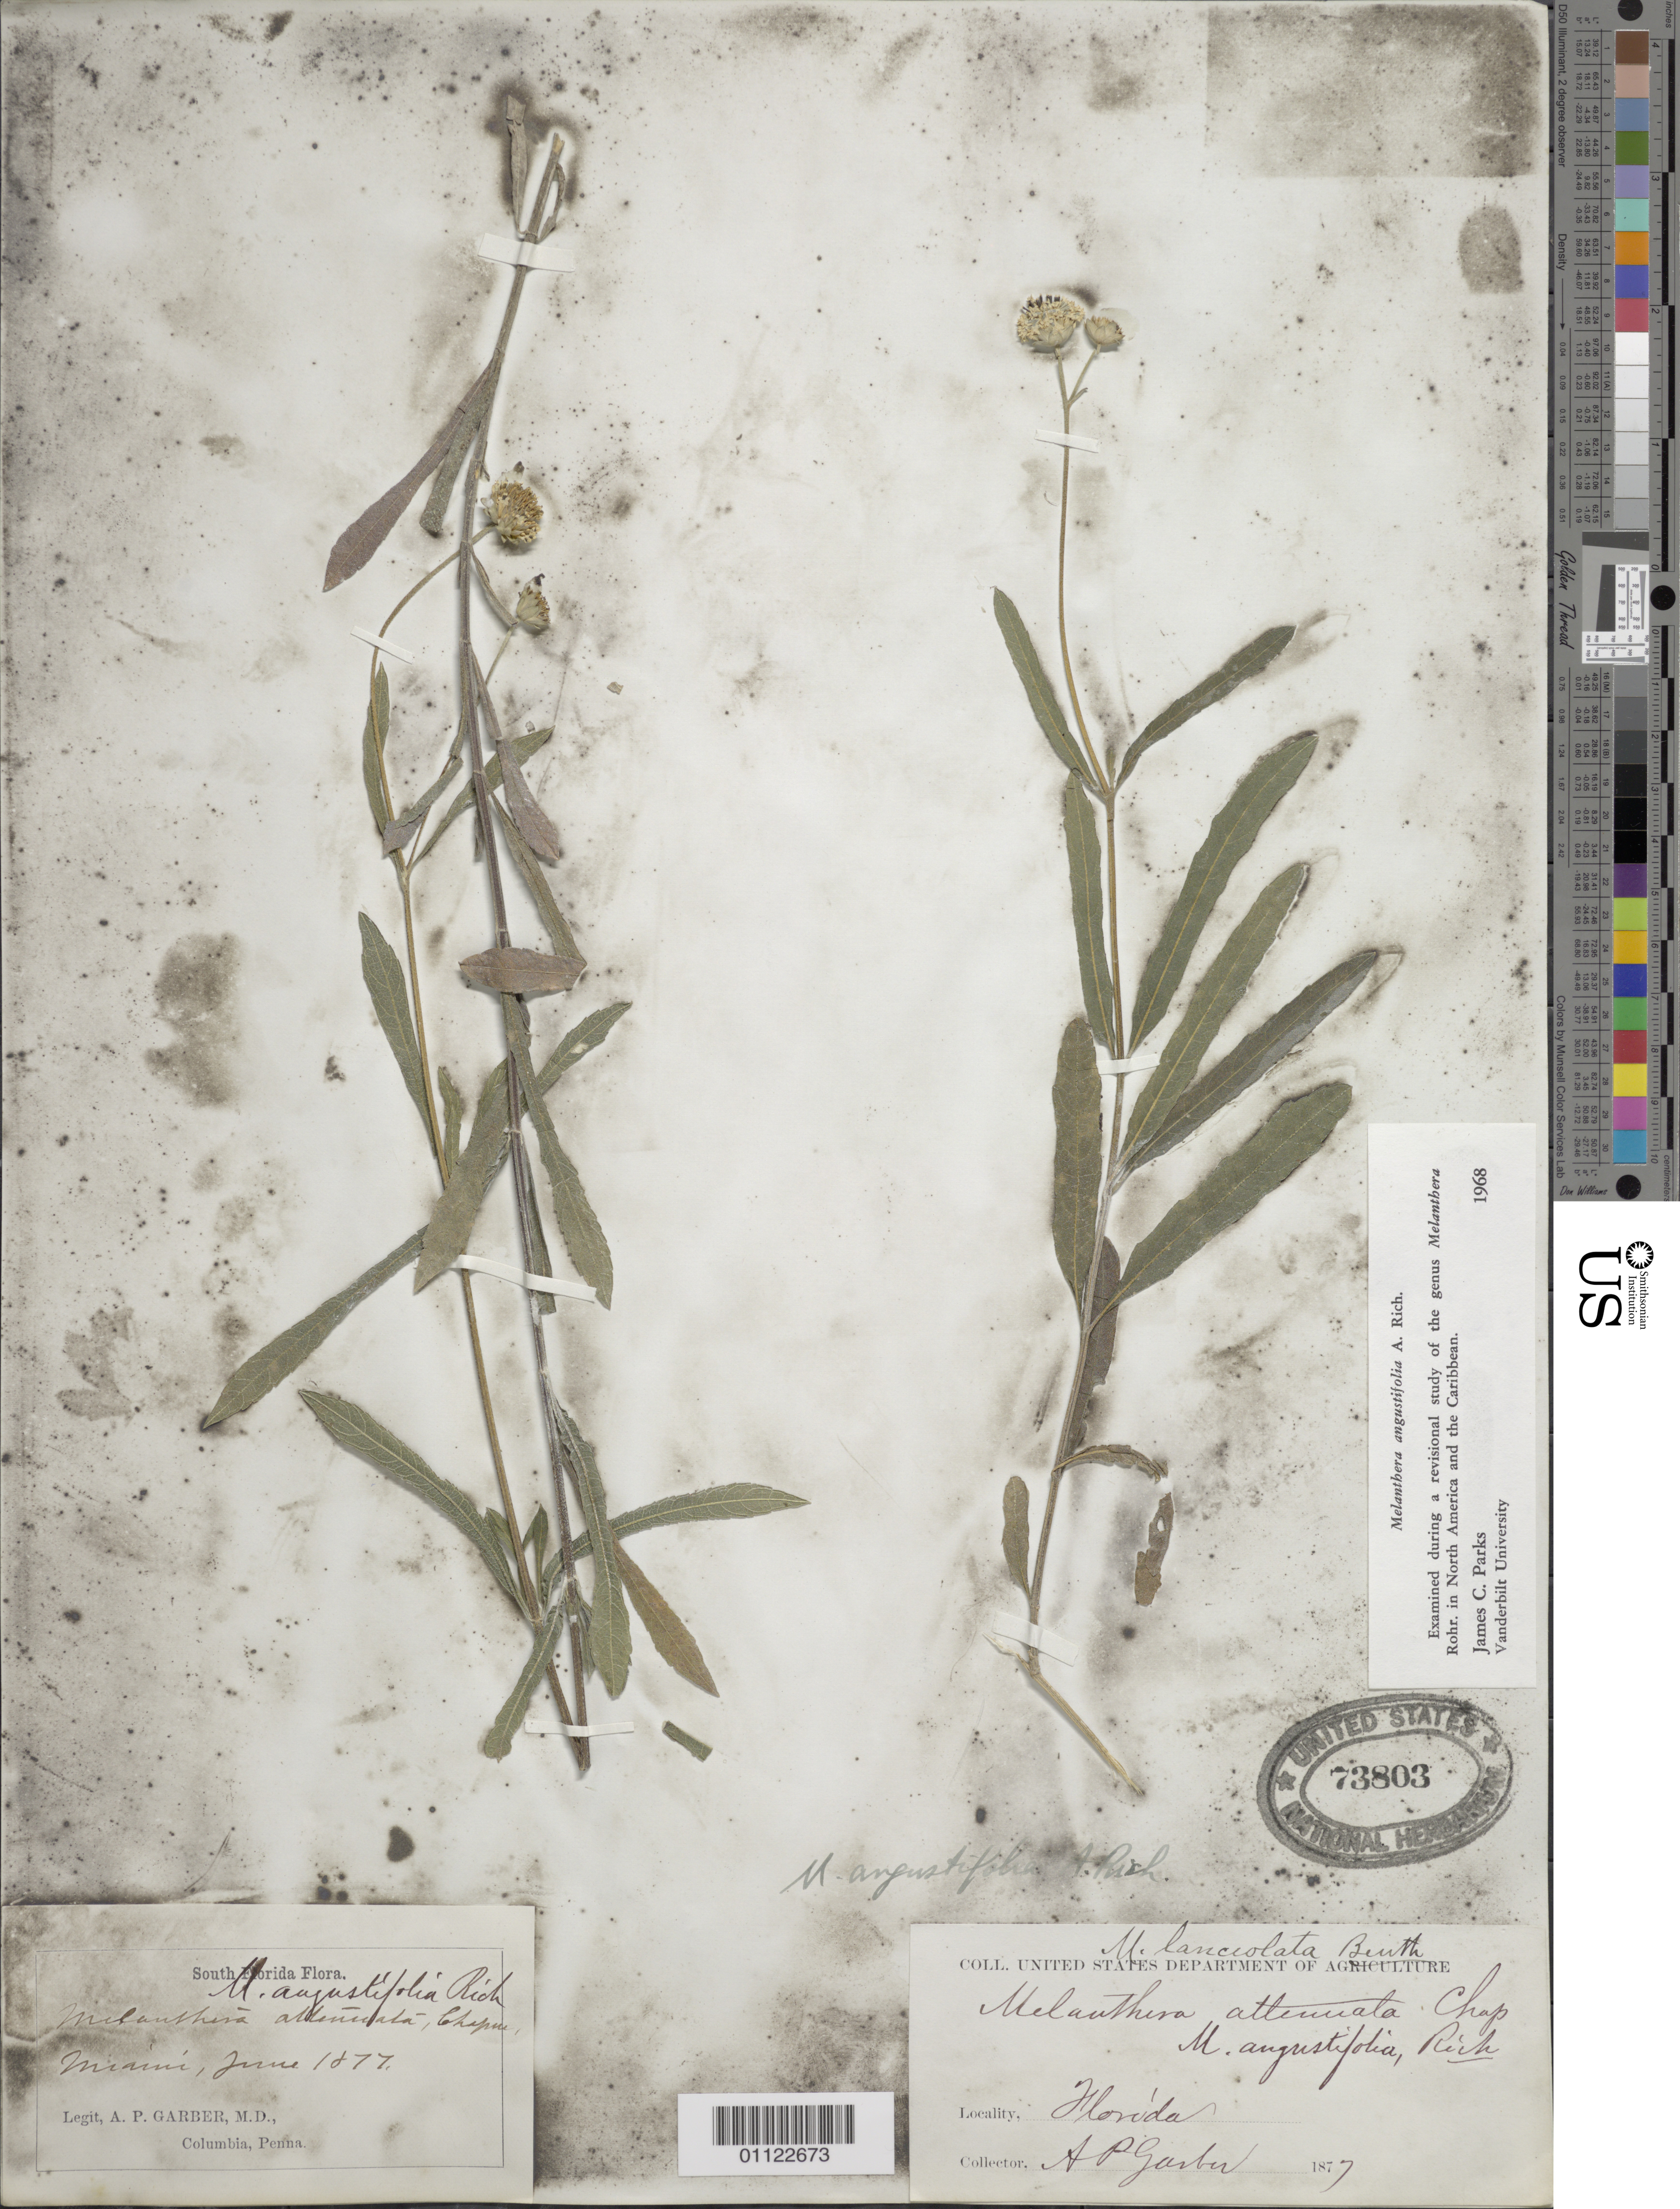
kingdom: Plantae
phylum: Tracheophyta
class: Magnoliopsida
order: Asterales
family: Asteraceae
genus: Melanthera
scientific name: Melanthera angustifolia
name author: A. Rich. in Sagra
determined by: Parks, J. C.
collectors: A. P. Garber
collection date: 1877-06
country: United States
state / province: Florida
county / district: Dade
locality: Miami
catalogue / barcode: US 73803